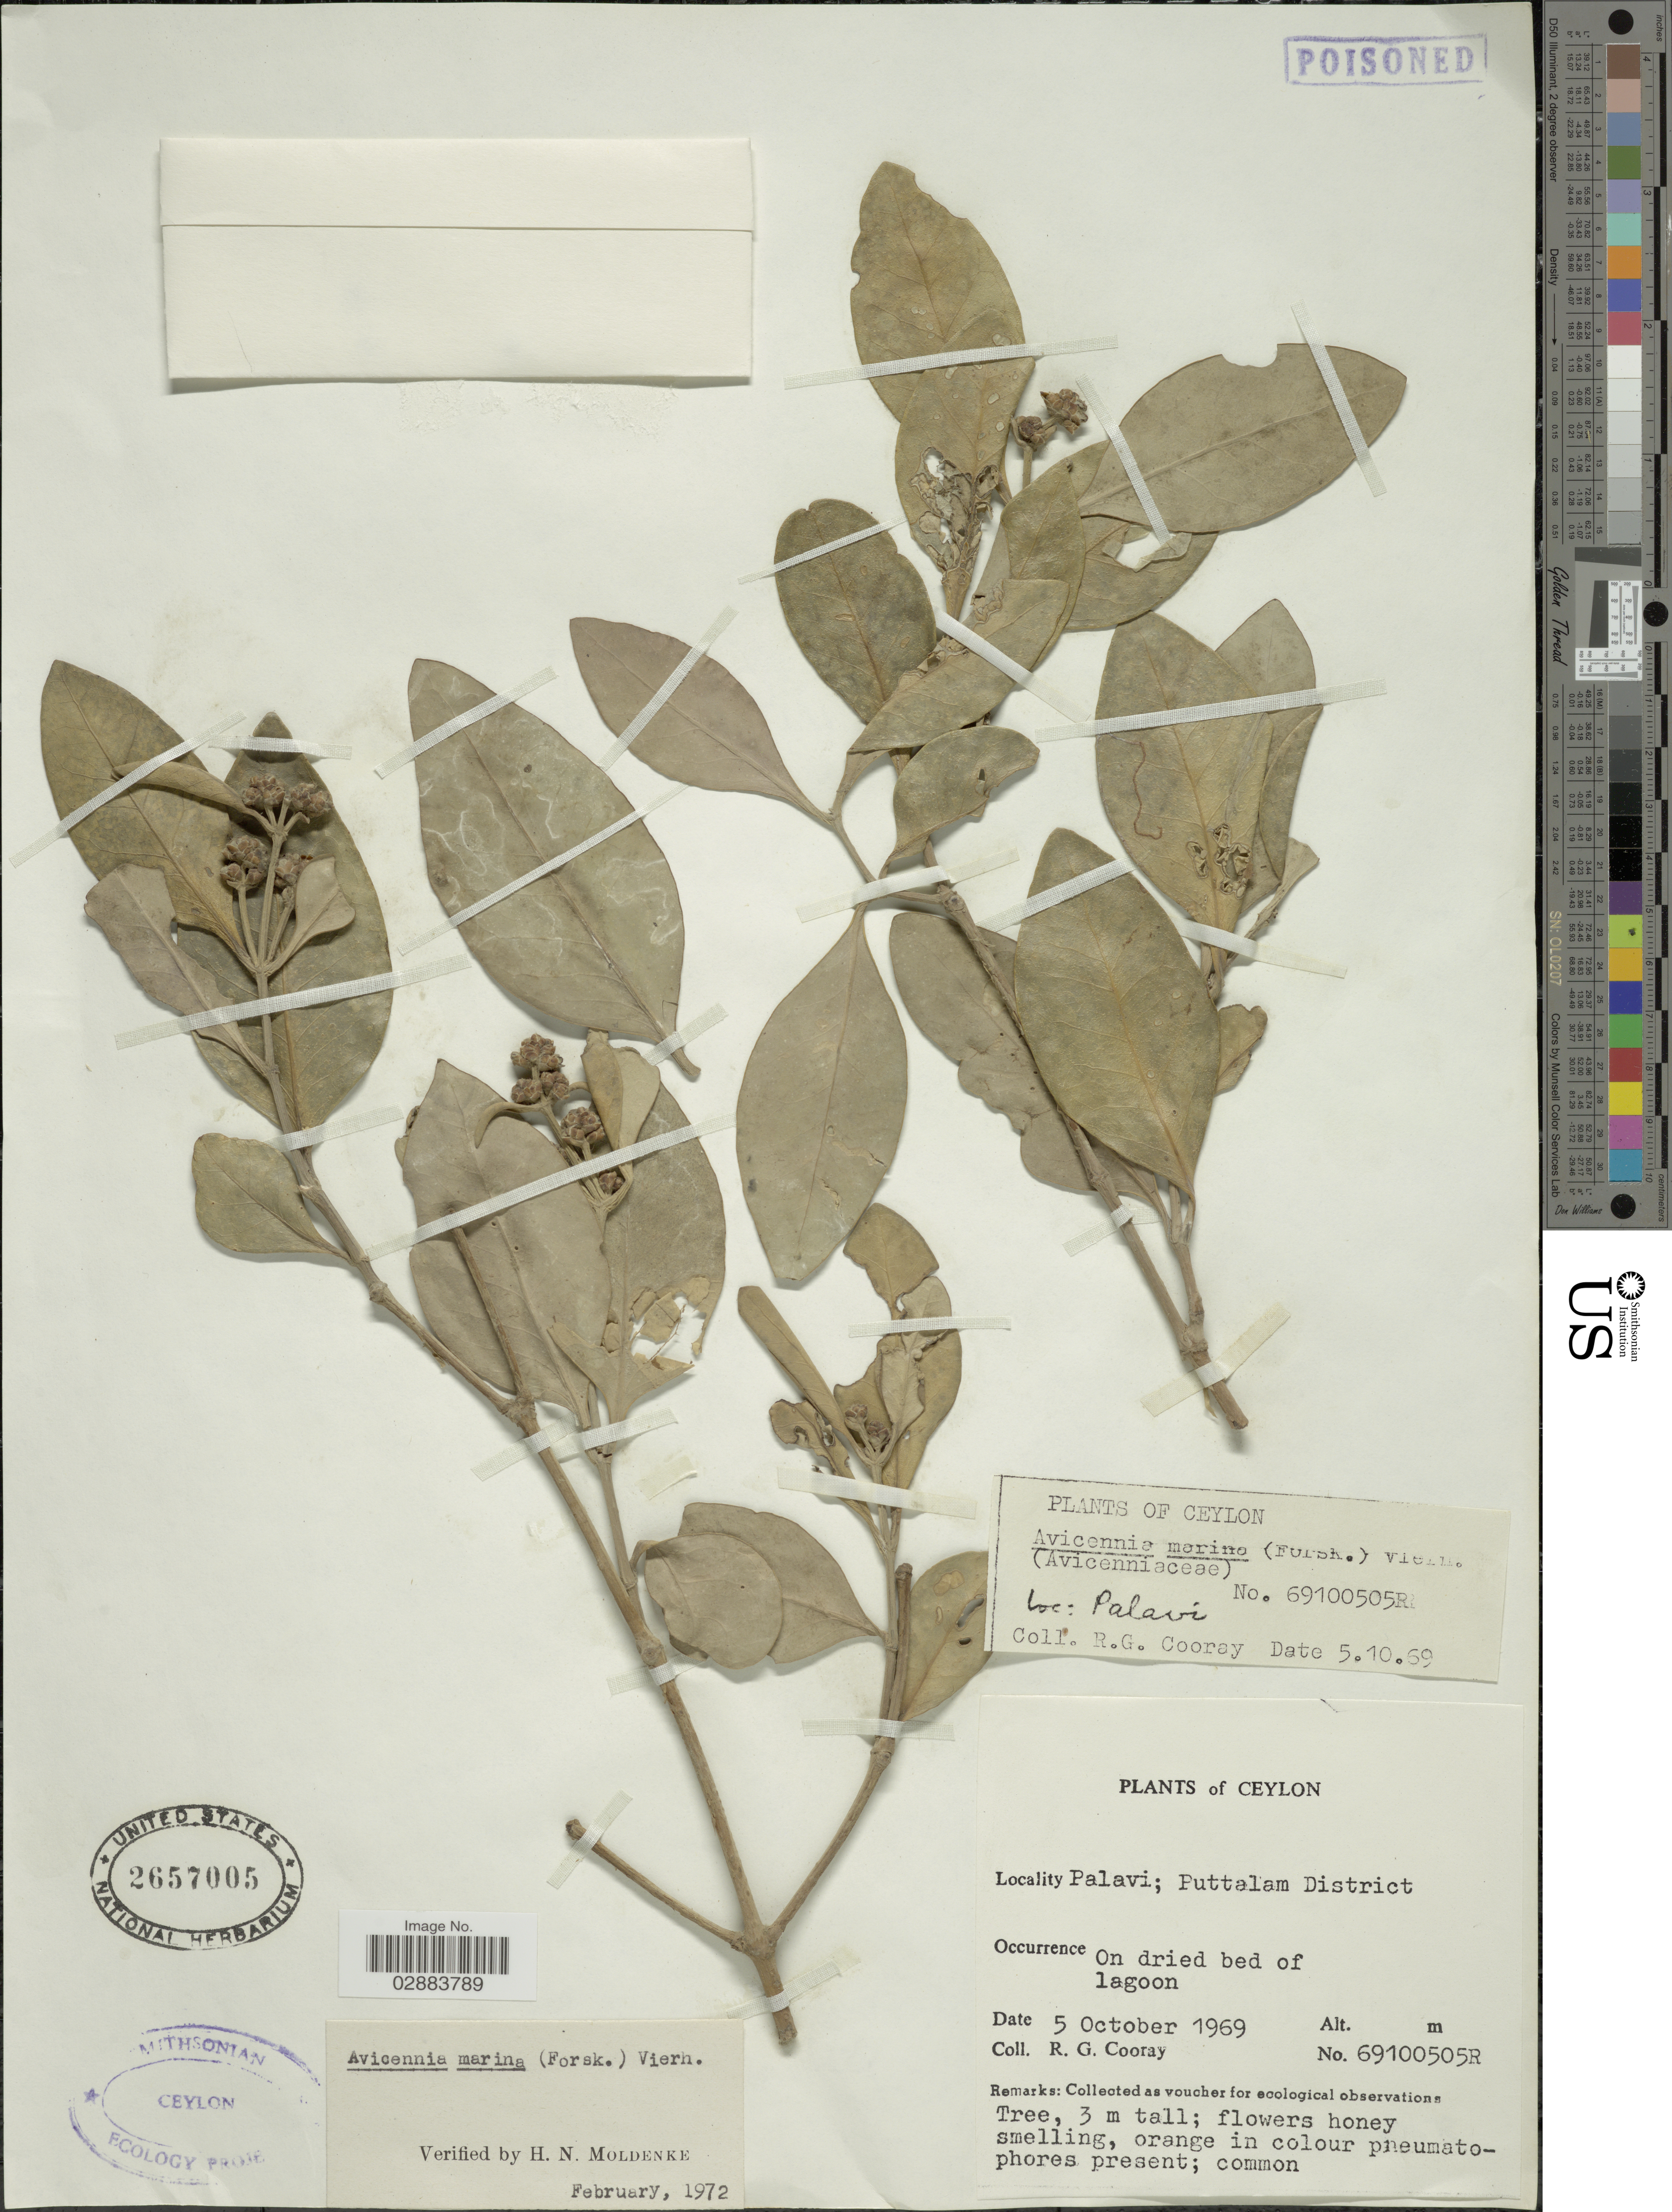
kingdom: Plantae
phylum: Tracheophyta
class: Magnoliopsida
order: Lamiales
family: Acanthaceae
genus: Avicennia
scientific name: Avicennia marina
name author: (Forssk.) Vierh.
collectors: R. Cooray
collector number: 69100505R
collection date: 1969-10-05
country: Sri Lanka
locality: Ceylon. Palavi; Puttalam District.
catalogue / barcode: US 2657005